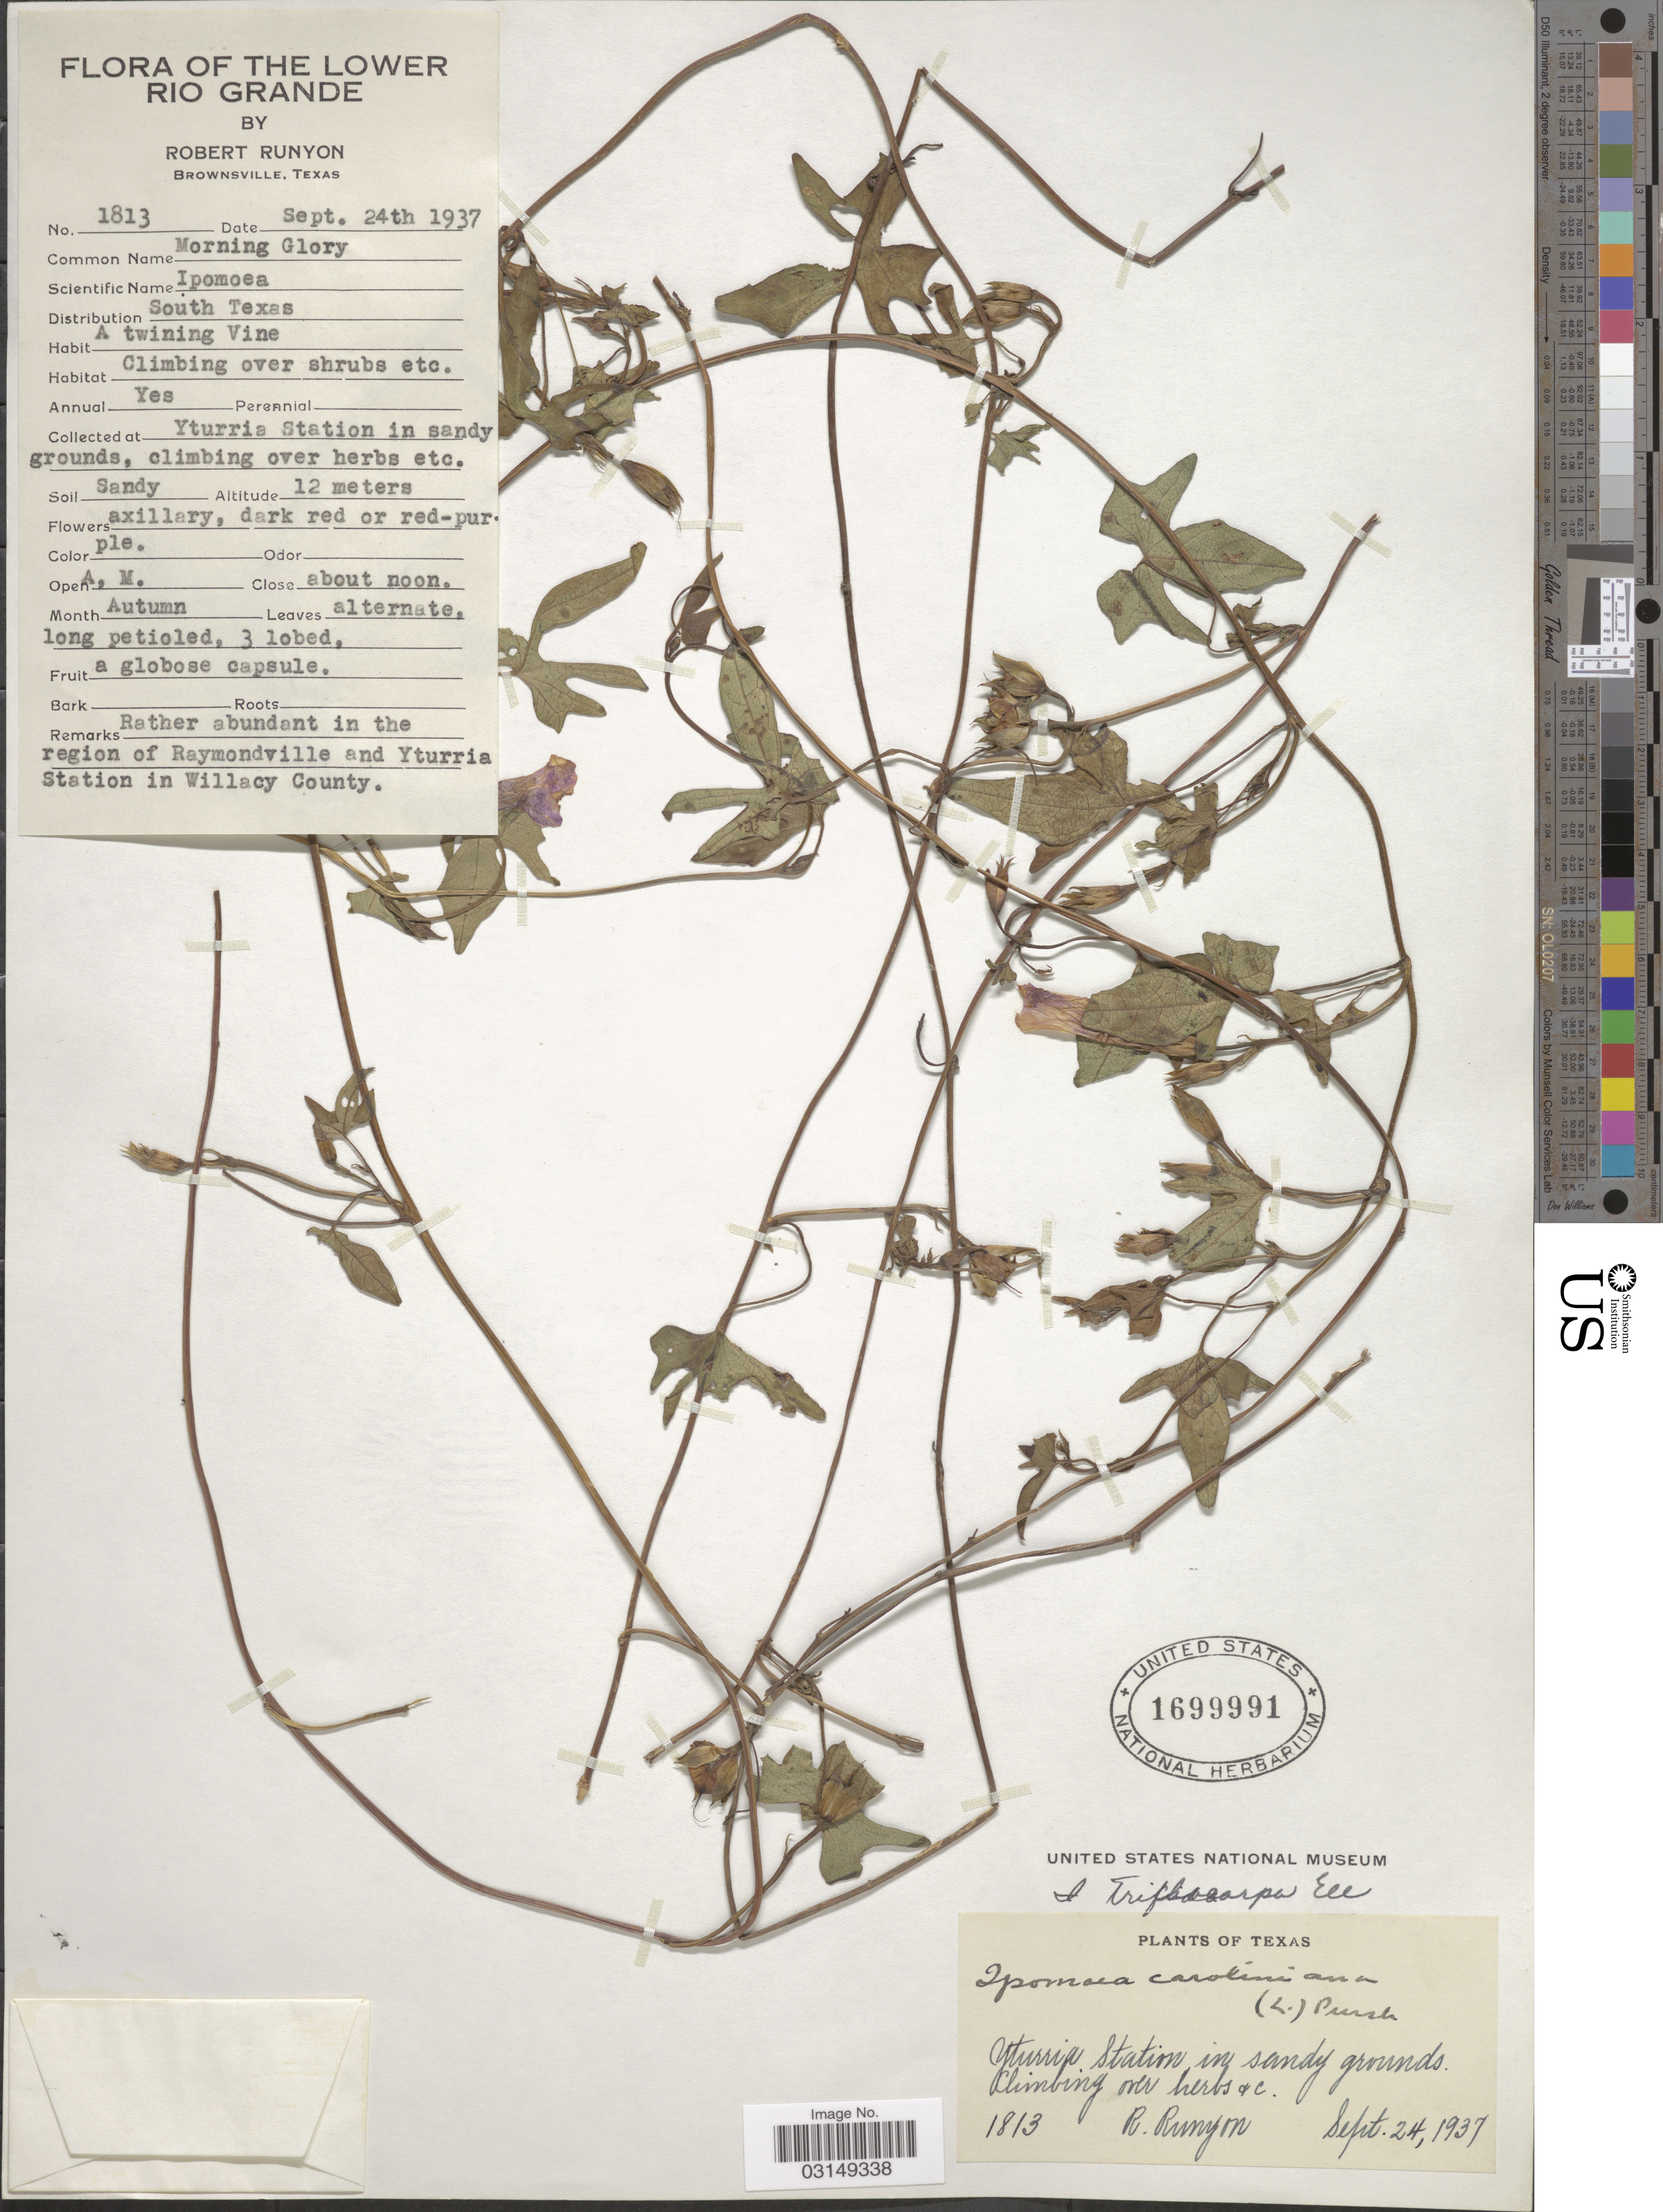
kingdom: Plantae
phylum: Tracheophyta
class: Magnoliopsida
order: Solanales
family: Convolvulaceae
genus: Ipomoea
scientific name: Ipomoea trichocarpa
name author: Elliott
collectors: R. Runyon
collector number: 1813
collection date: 1937-09-24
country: United States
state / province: Texas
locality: Lower Rio Grande. Yturria Station. Rather abundant in the region of Raymondville and Yturria Station in Willacy County.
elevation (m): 12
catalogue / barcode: US 1699991